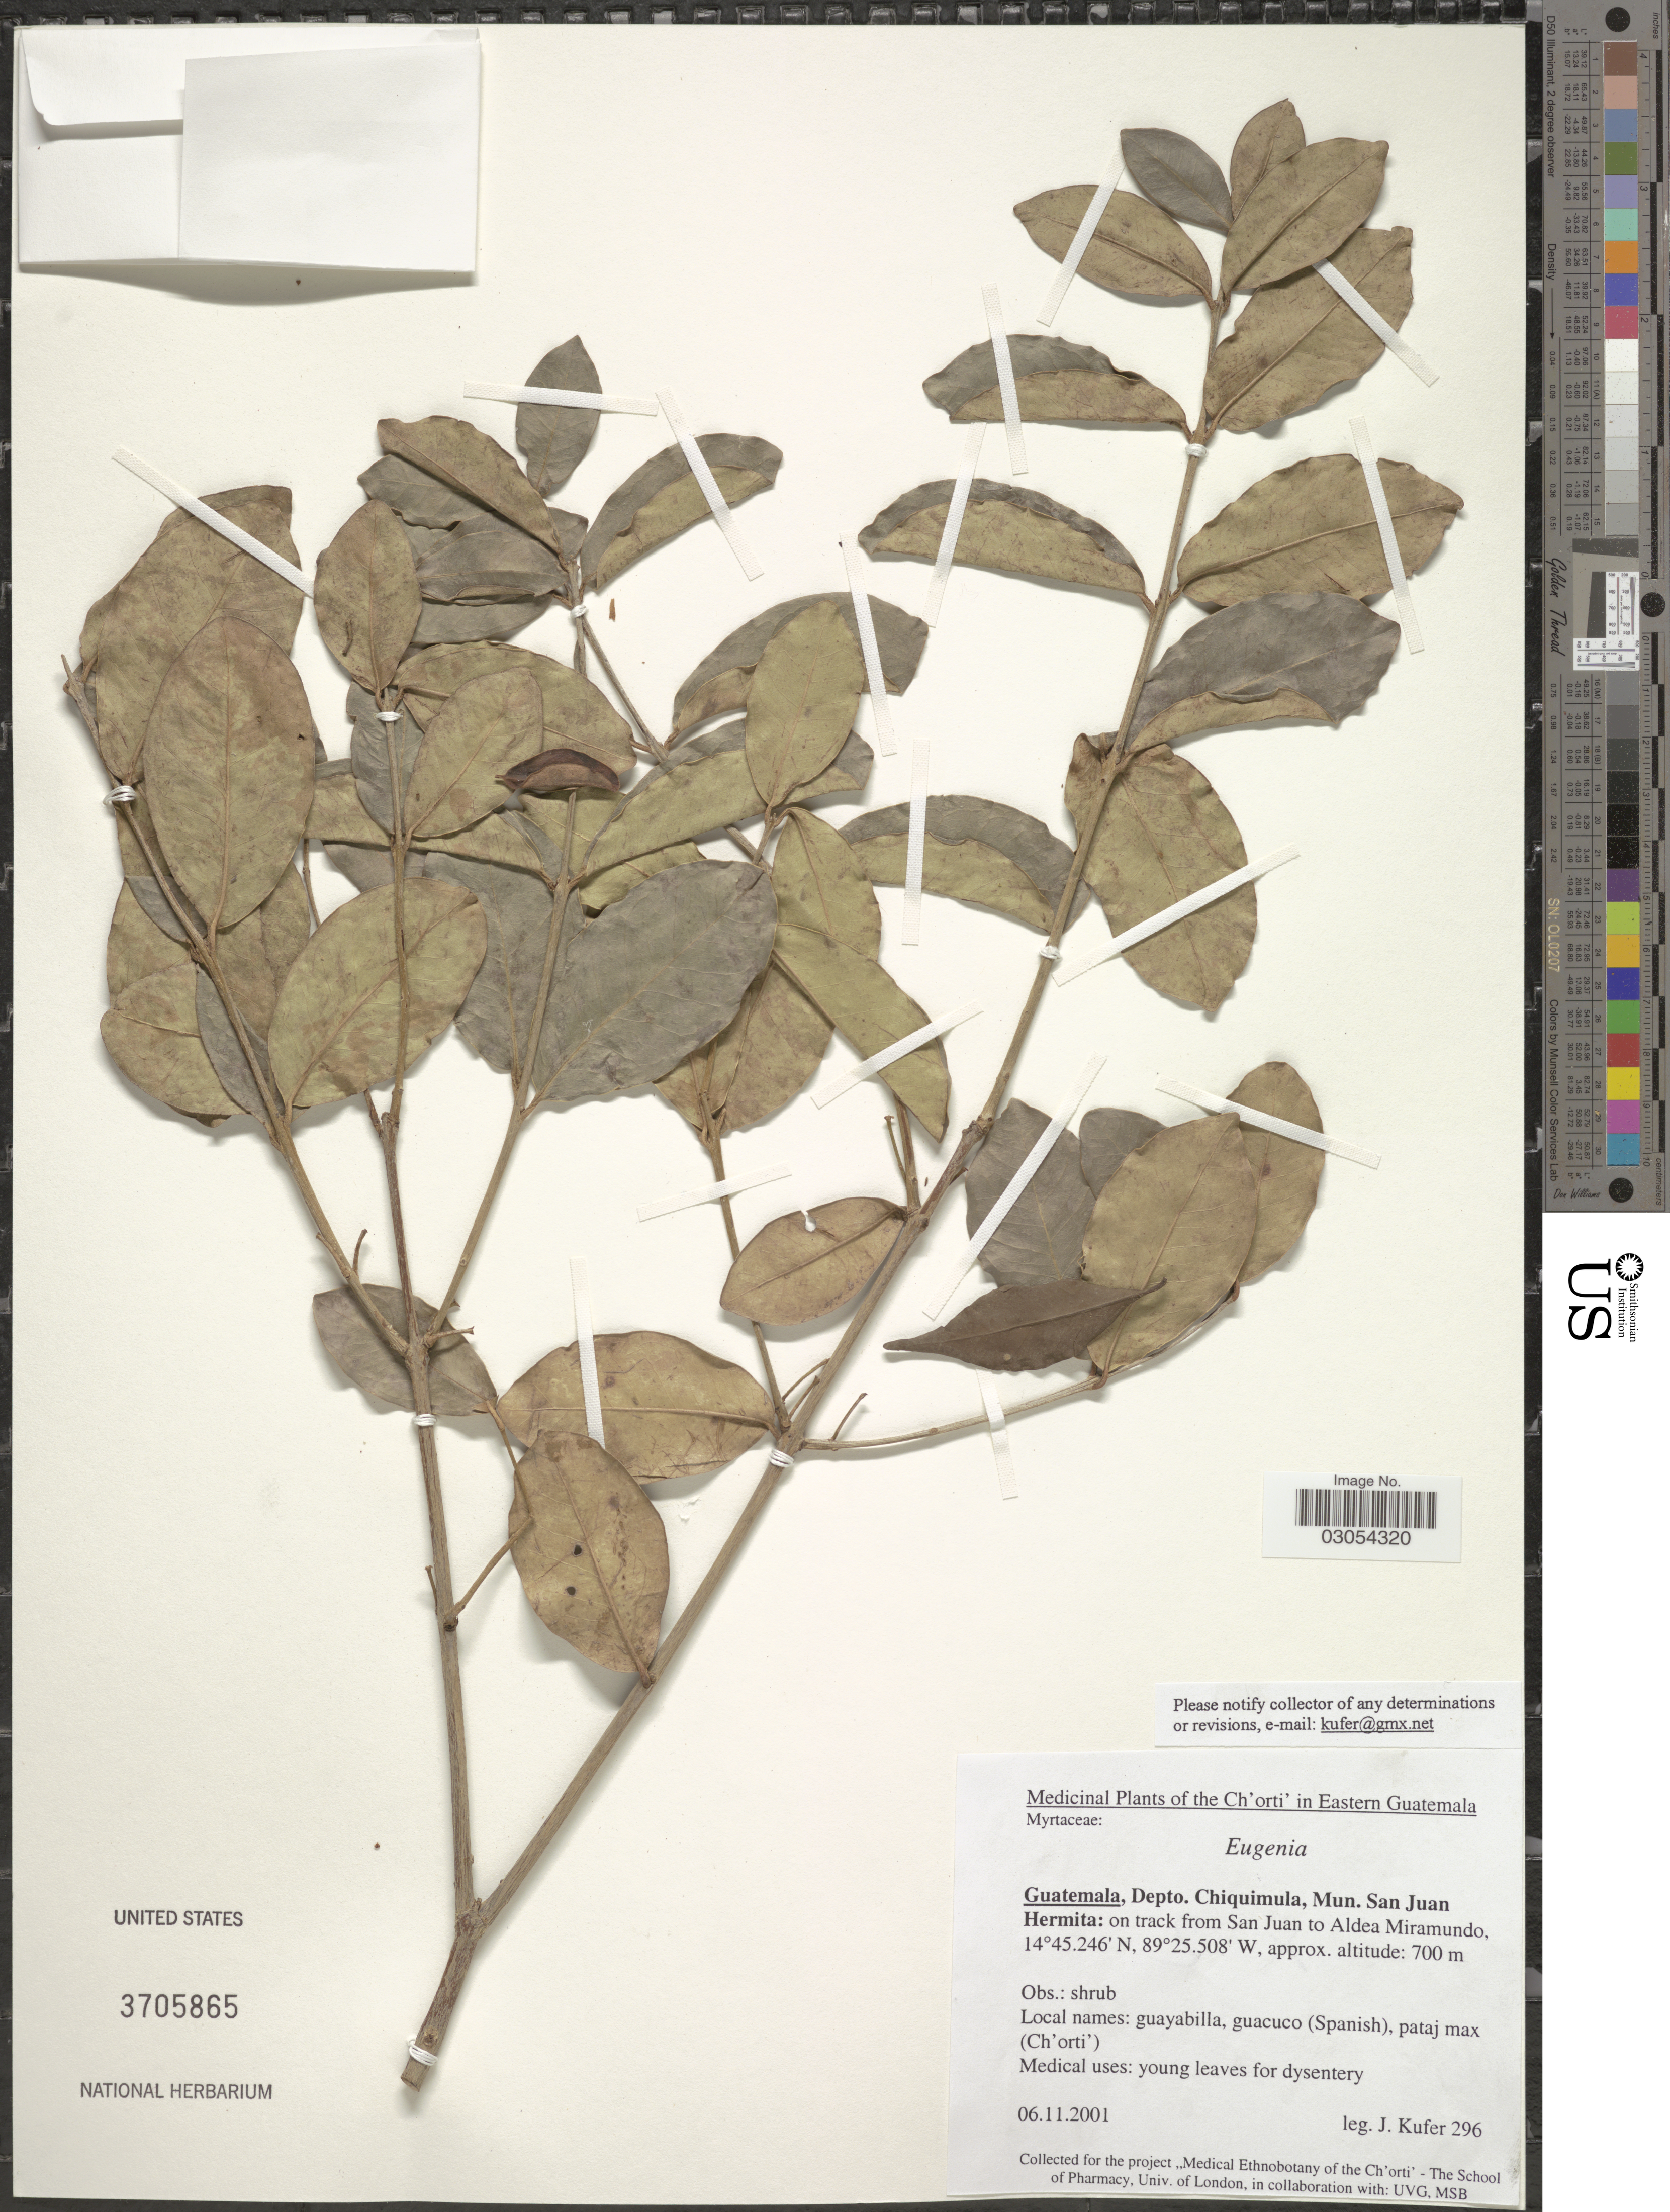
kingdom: Plantae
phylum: Tracheophyta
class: Magnoliopsida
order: Myrtales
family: Myrtaceae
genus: Eugenia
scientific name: Eugenia sp.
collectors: J. Kufer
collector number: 296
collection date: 2001-11-06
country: Guatemala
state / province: Chiquimula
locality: Mun. San Juan Hermita: on track from San Juan to Aldea Miramundo.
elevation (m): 700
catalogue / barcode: US 3705865